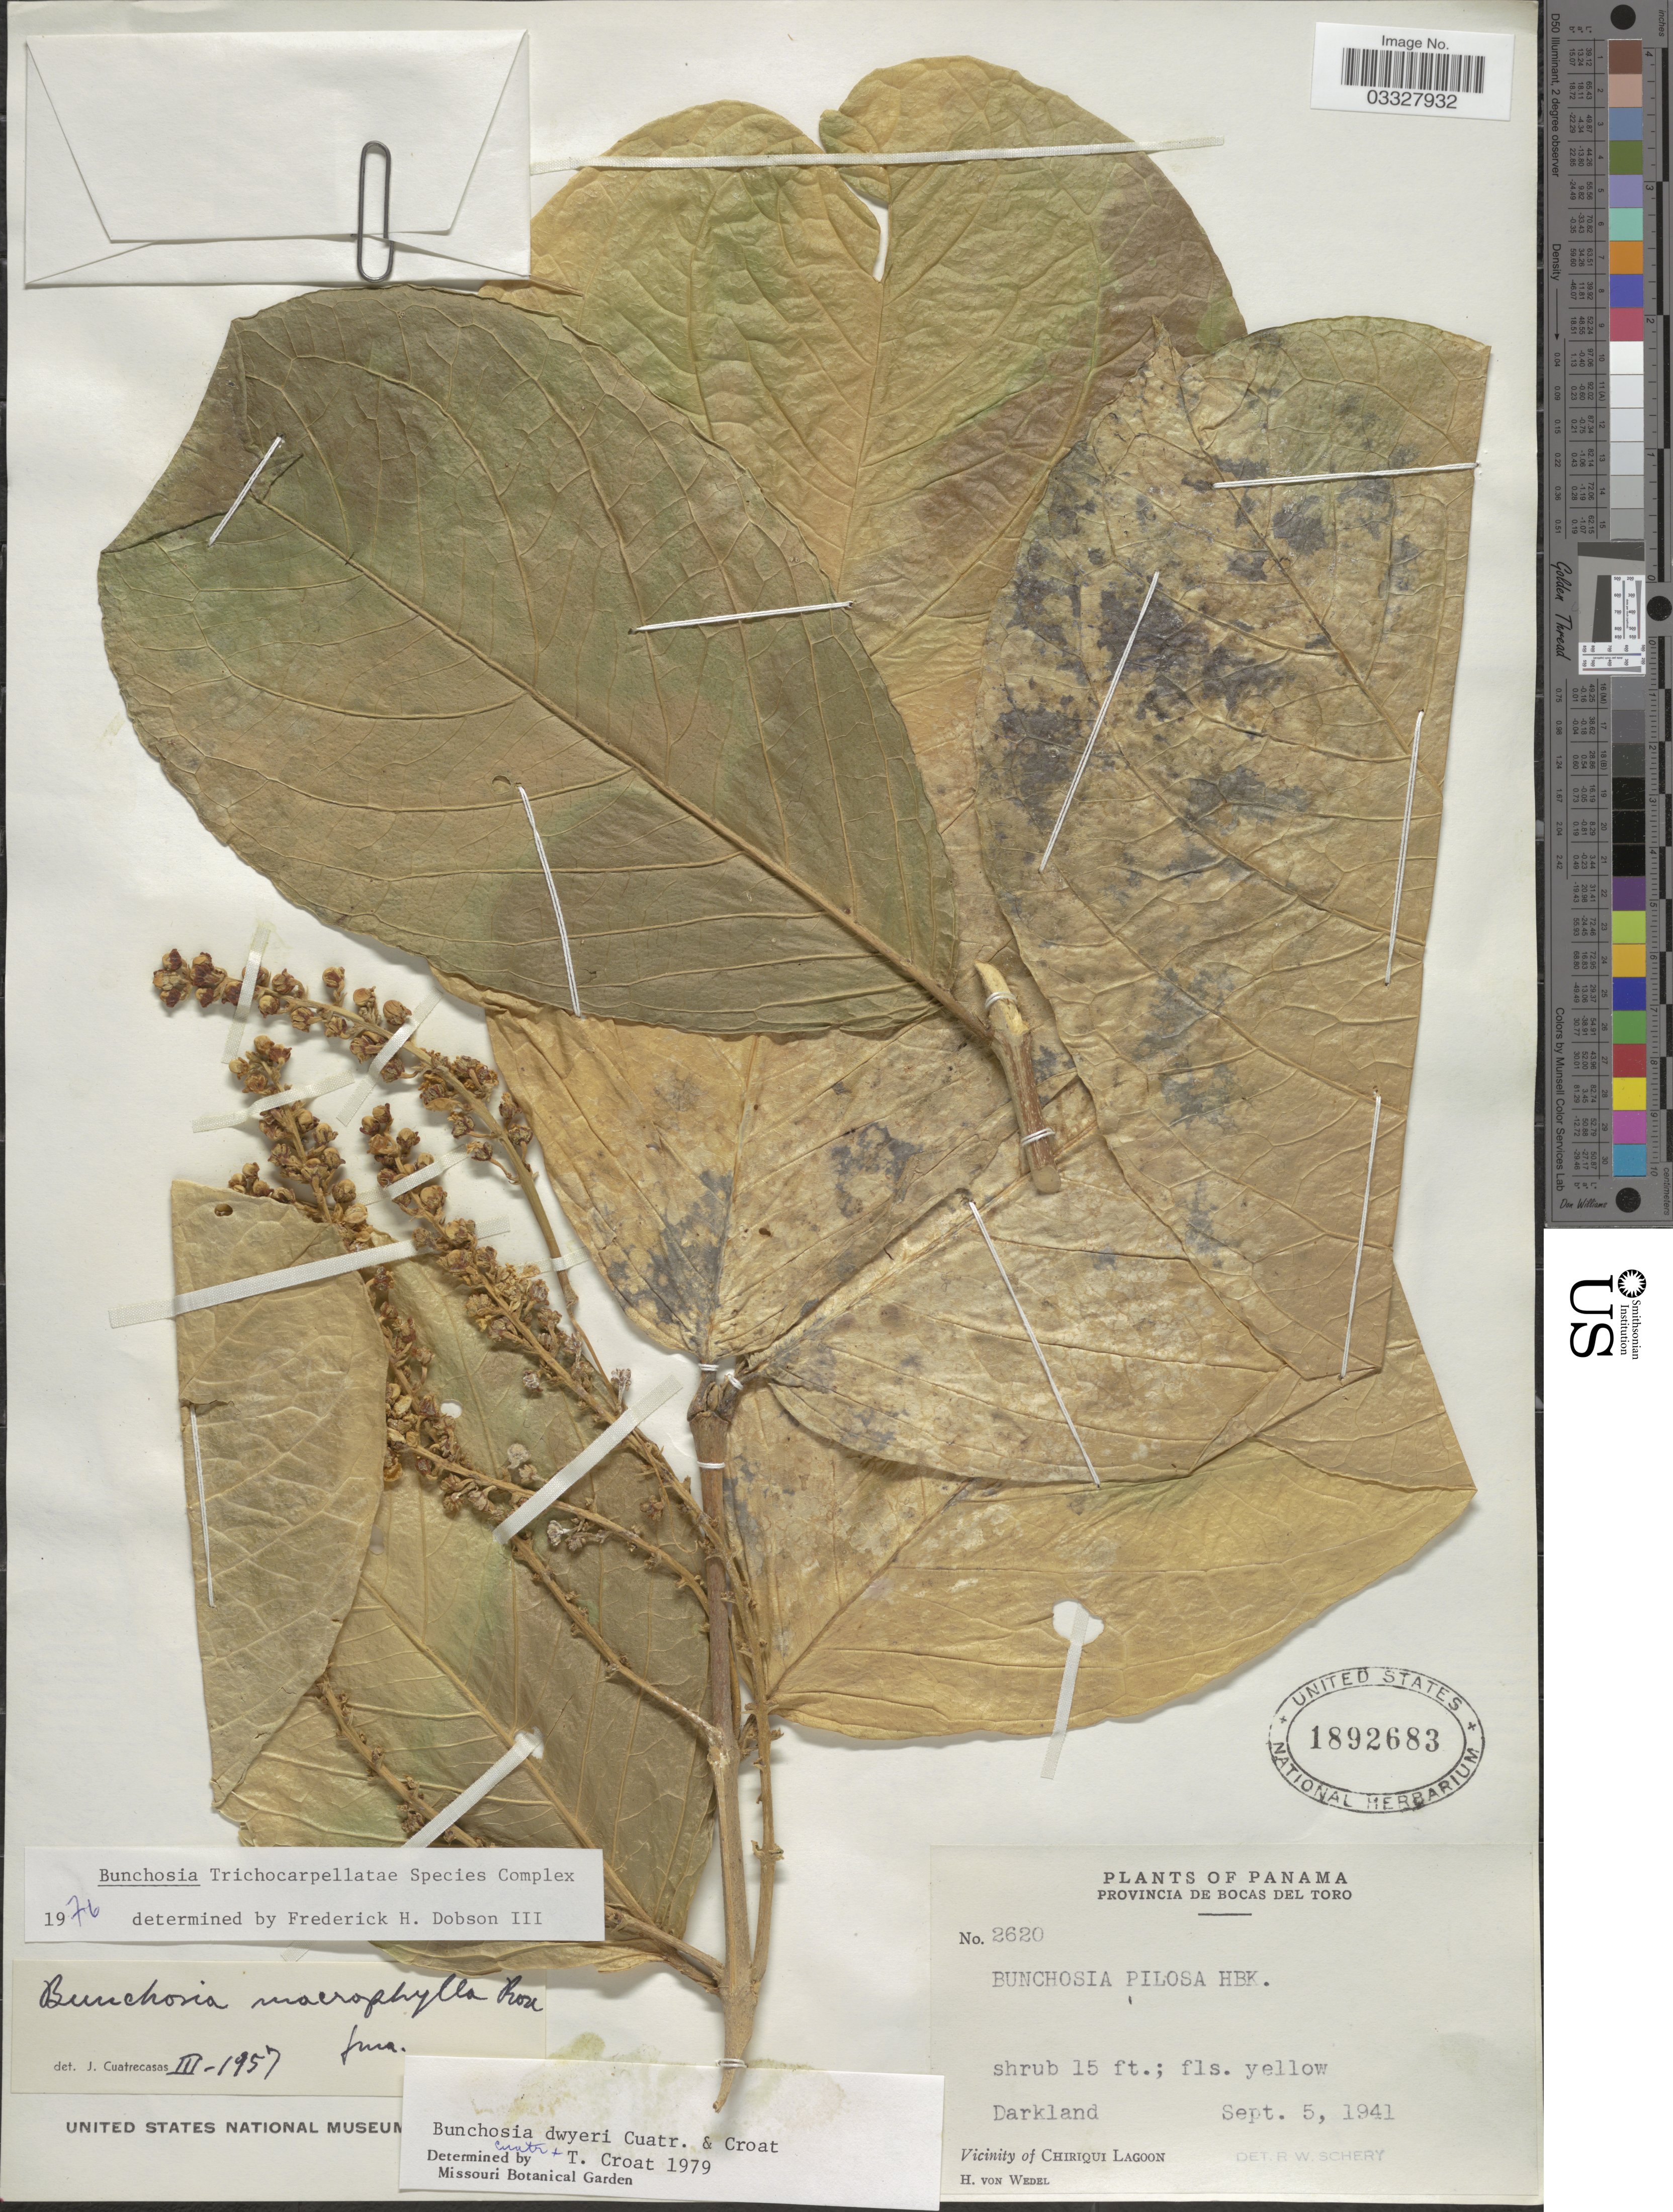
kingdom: Plantae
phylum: Tracheophyta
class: Magnoliopsida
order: Malpighiales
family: Malpighiaceae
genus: Bunchosia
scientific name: Bunchosia dwyeri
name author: Cuatrec. & Croat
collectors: H. von Wedel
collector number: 2620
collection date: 1941-09-05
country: Panama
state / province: Bocas del Toro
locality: Darkland, Vicinity of Chiriqui Lagoon.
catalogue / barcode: US 1892683